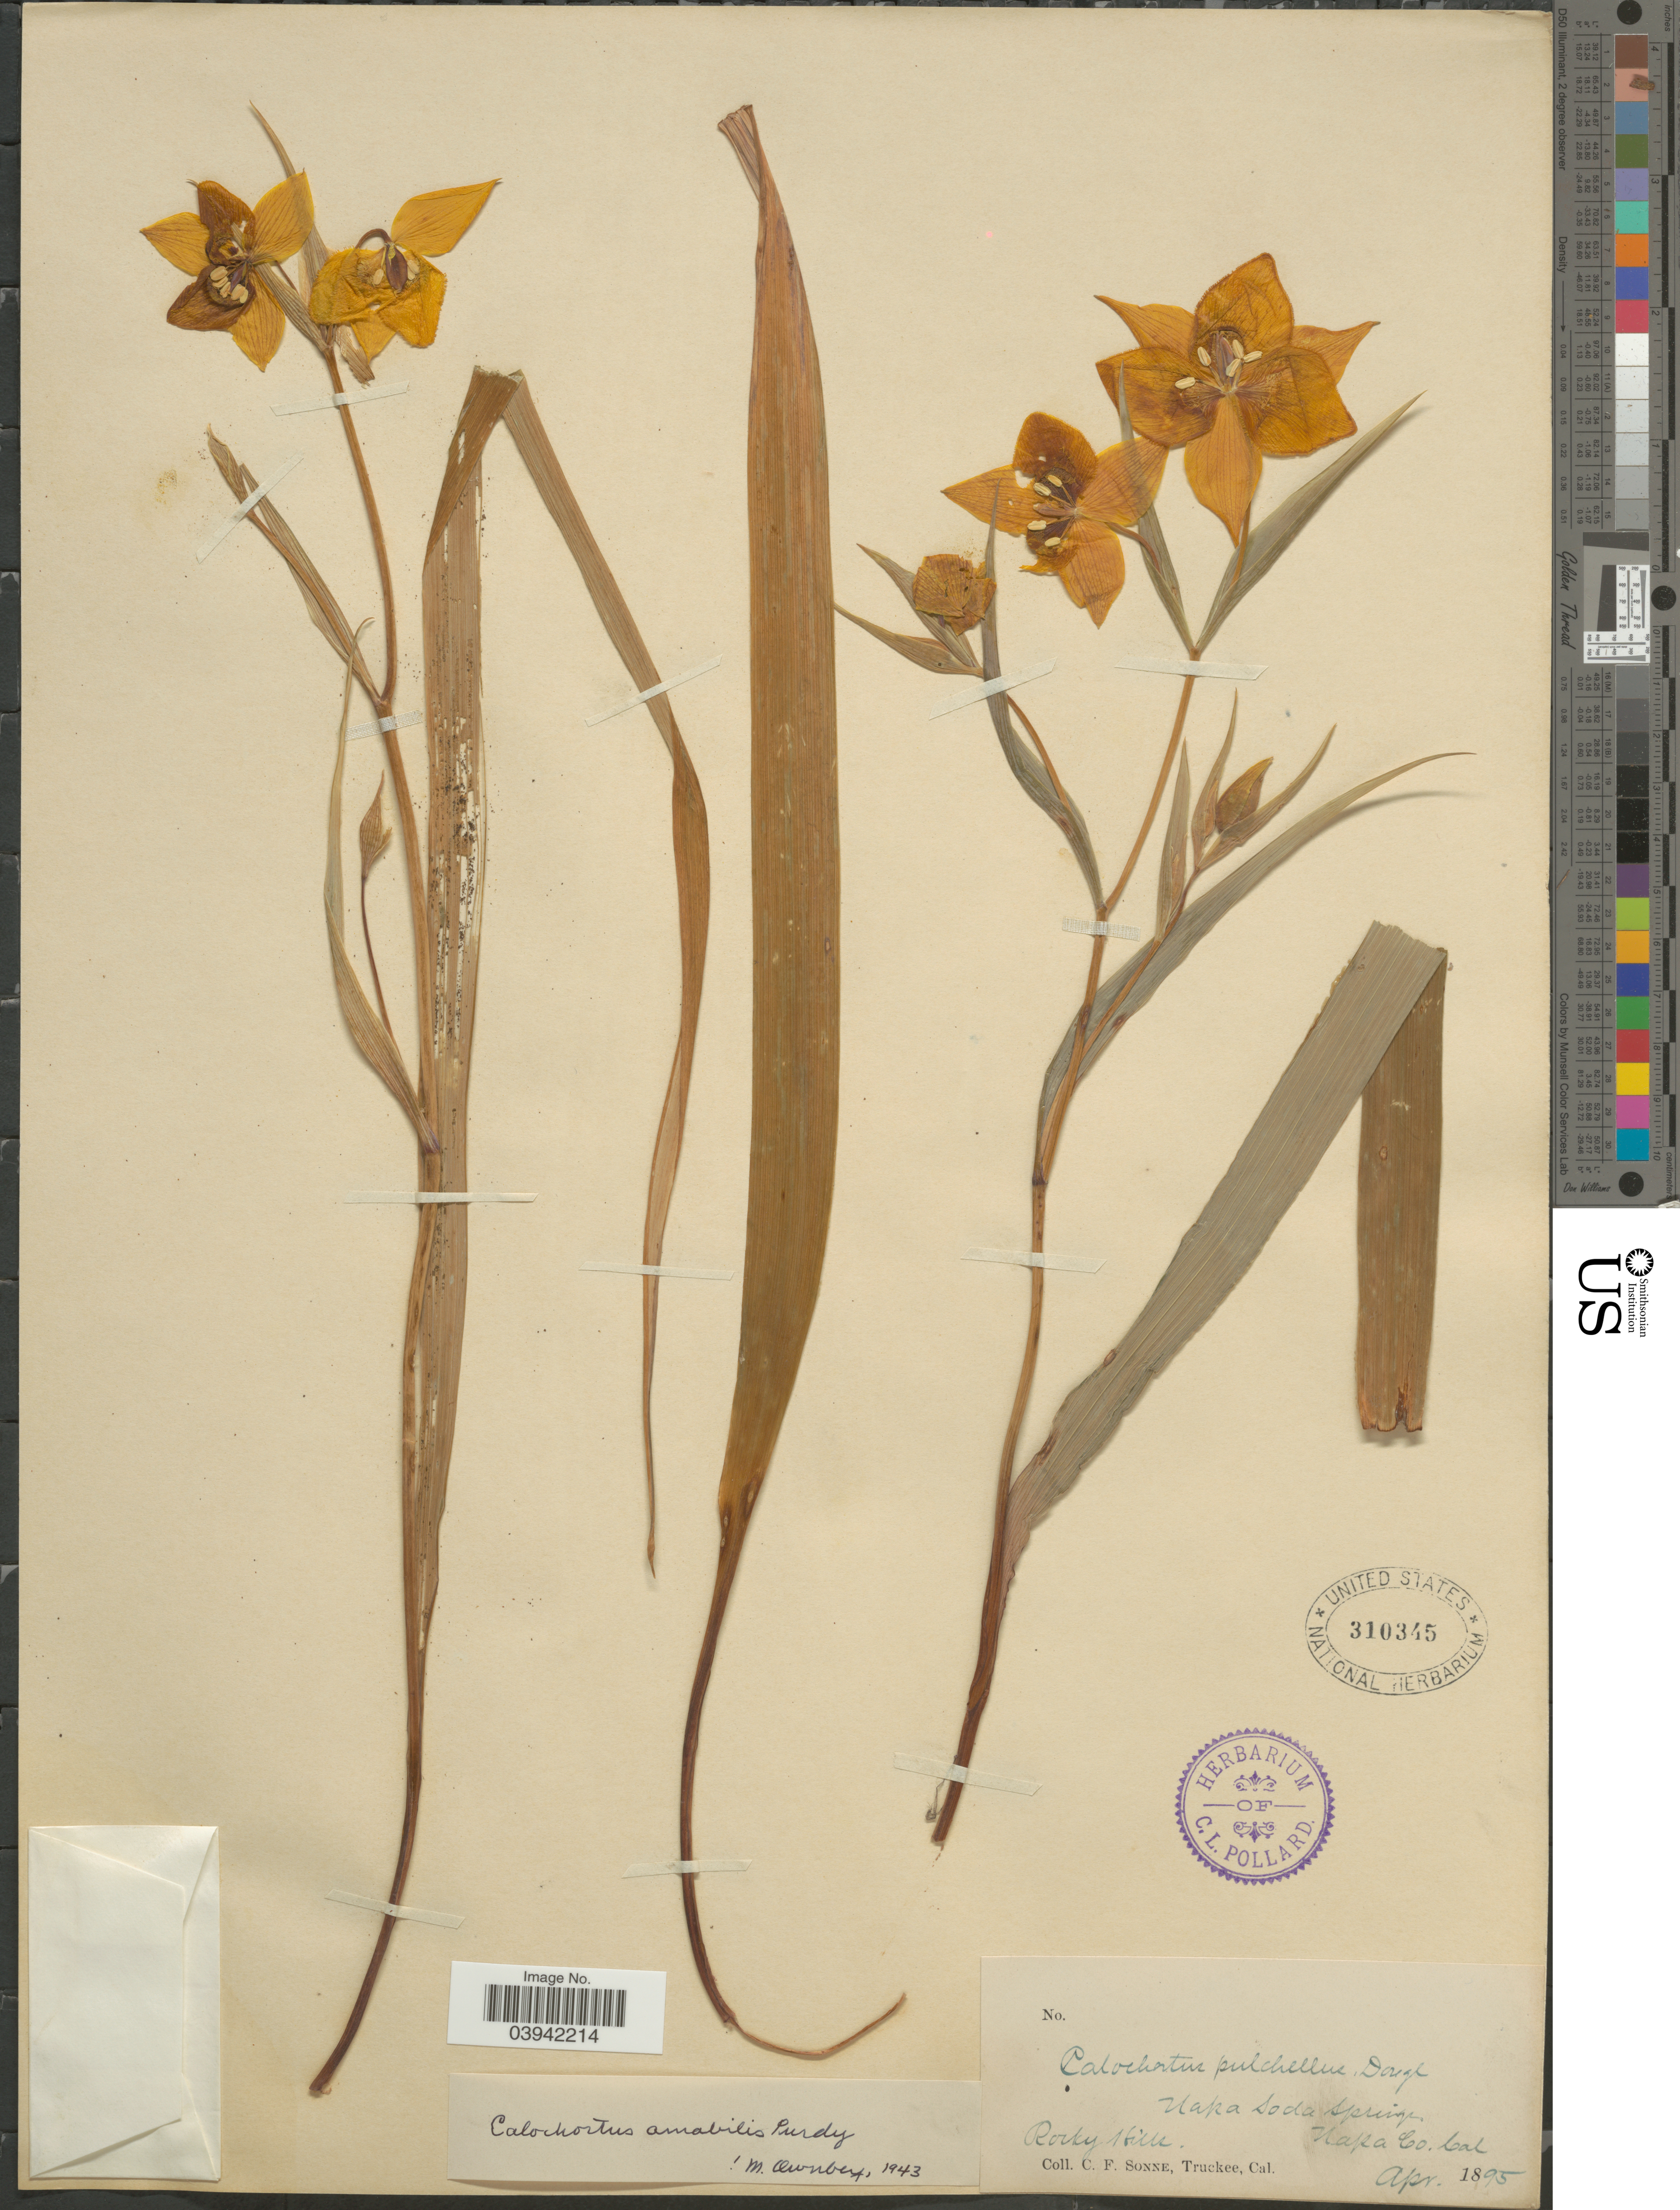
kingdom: Plantae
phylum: Tracheophyta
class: Liliopsida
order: Liliales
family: Liliaceae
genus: Calochortus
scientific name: Calochortus amabilis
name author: Purdy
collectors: C. Sonne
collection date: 1895-04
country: United States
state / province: California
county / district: Napa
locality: Napa Soda Springs. Rocky Hills. Napa Co.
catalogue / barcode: US 310345